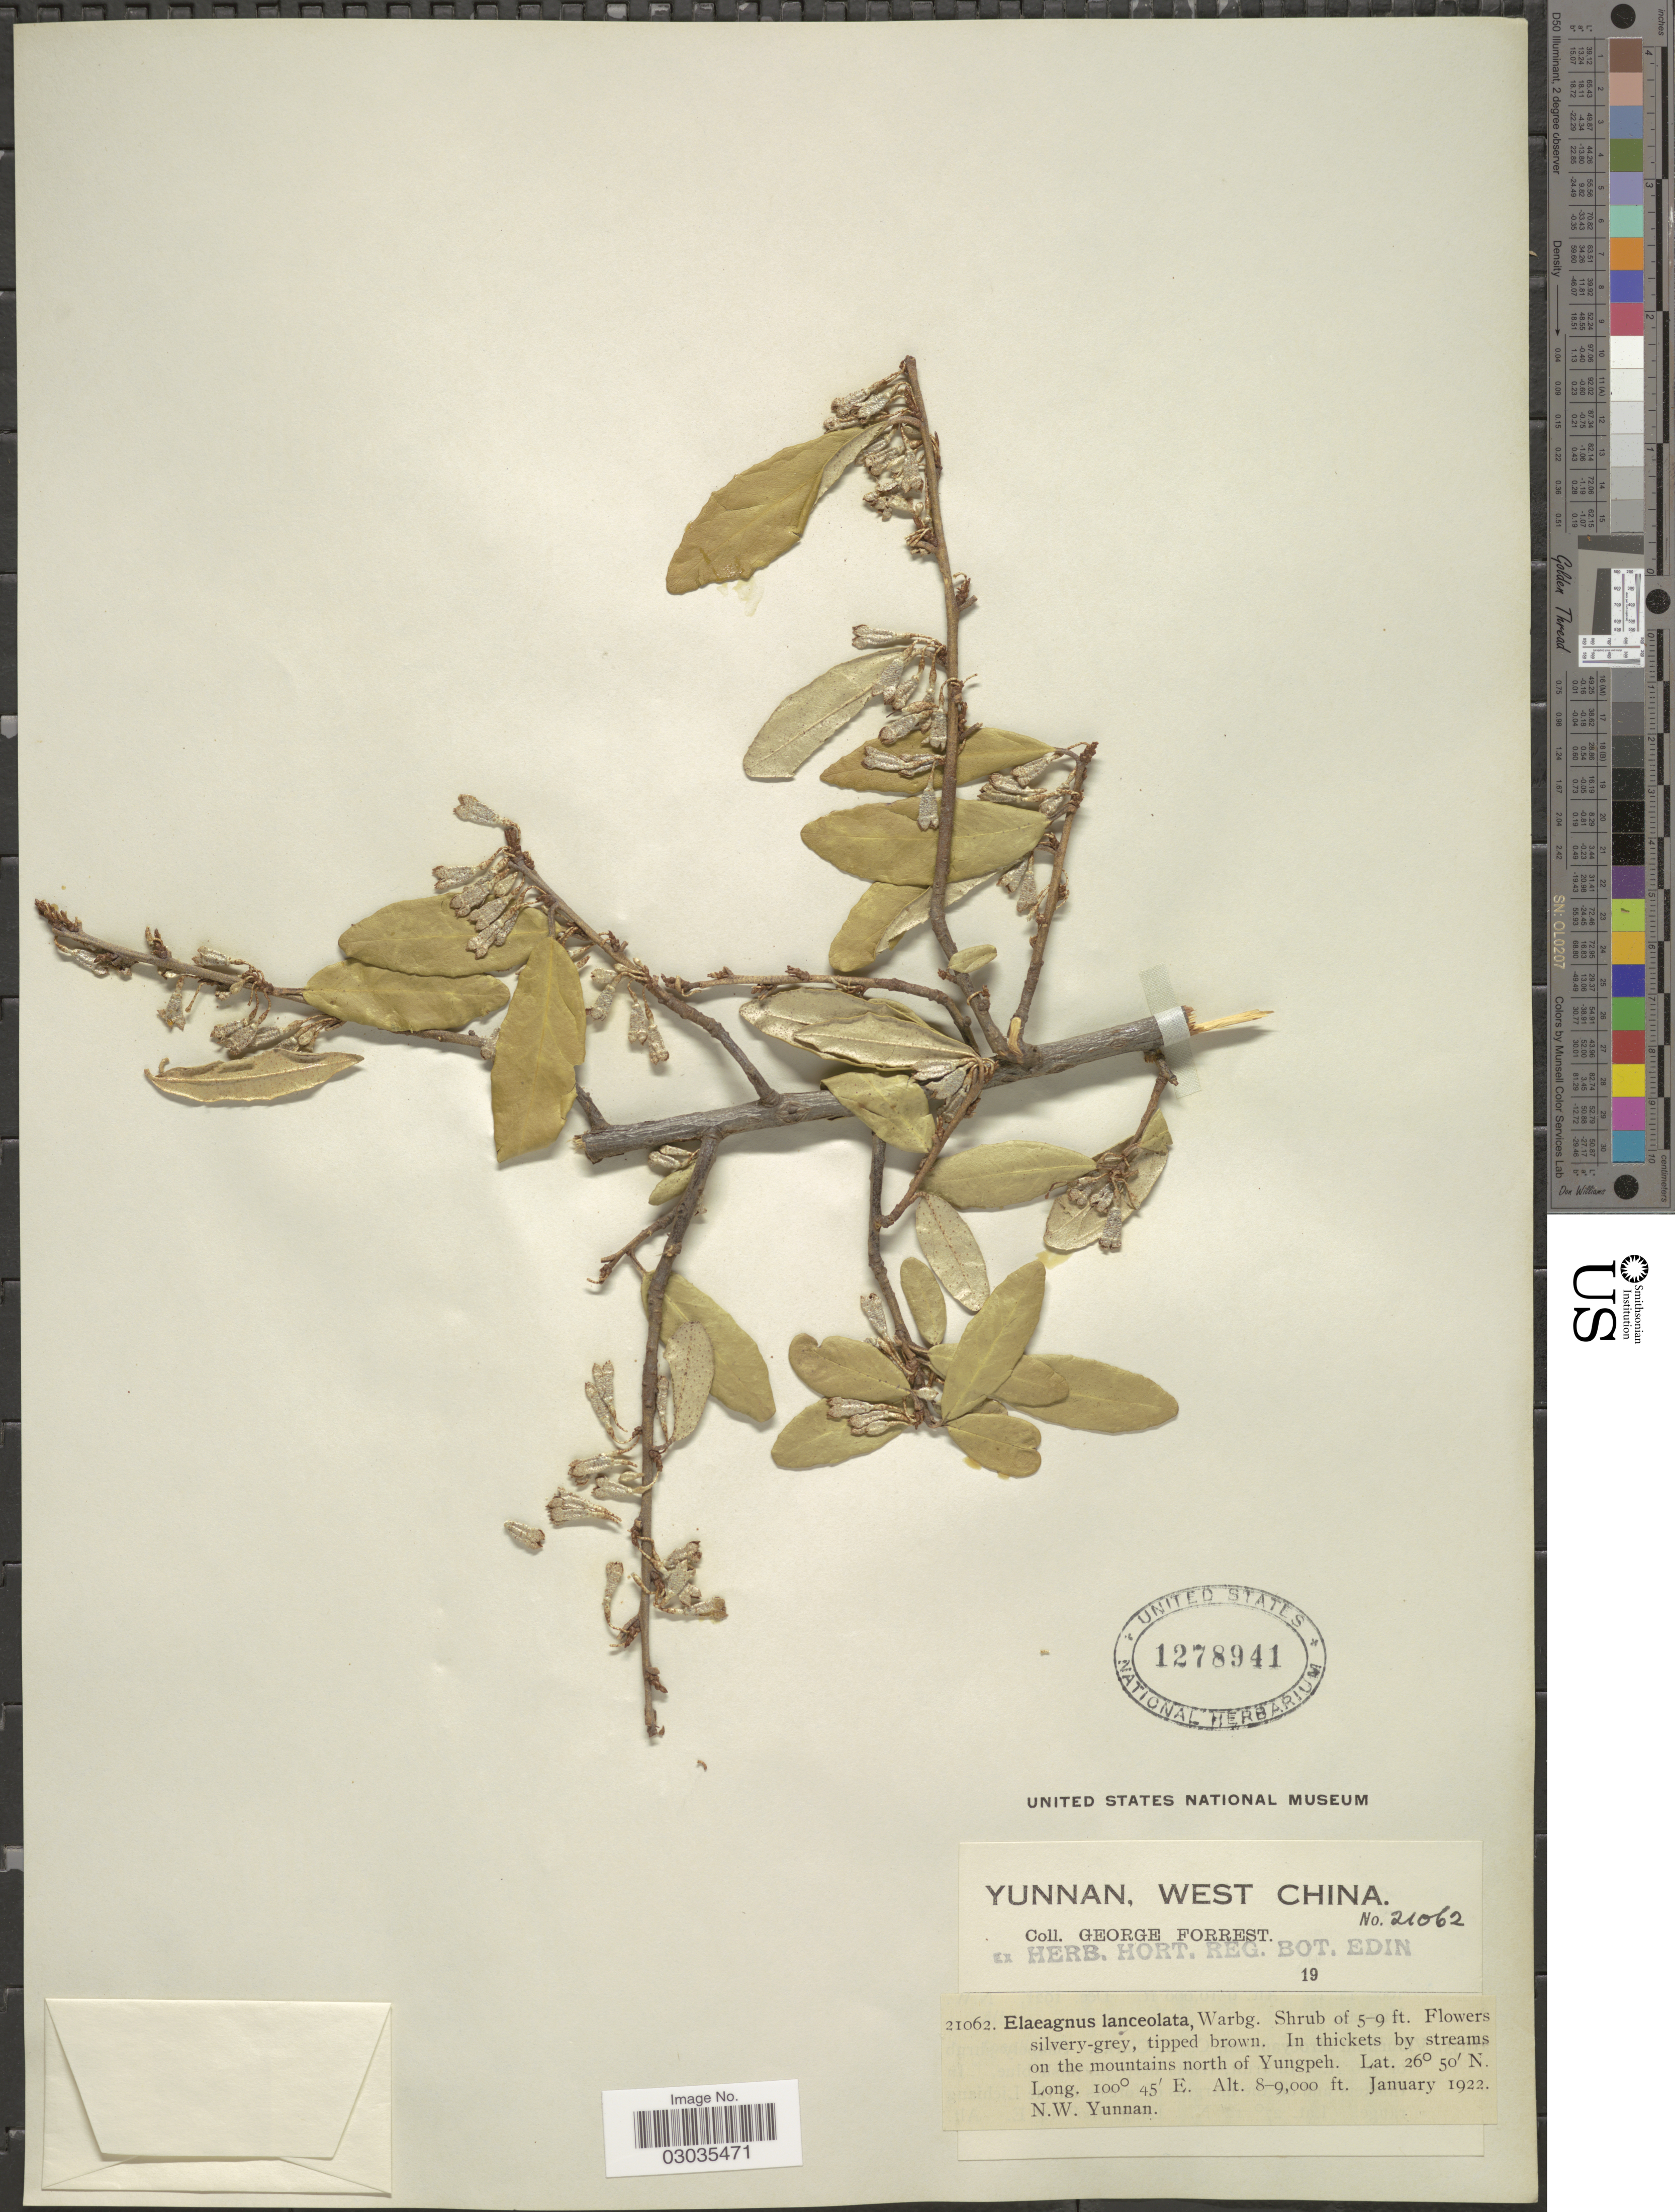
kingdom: Plantae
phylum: Tracheophyta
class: Magnoliopsida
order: Rosales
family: Elaeagnaceae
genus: Elaeagnus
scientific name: Elaeagnus lanceolata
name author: Warb.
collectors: G. Forrest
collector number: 21062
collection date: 1922-01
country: China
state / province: Yunnan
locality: West China. In thickets by streams on the mountains north of Yungpeh. N.W. Yunnan.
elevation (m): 2438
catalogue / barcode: US 1278941